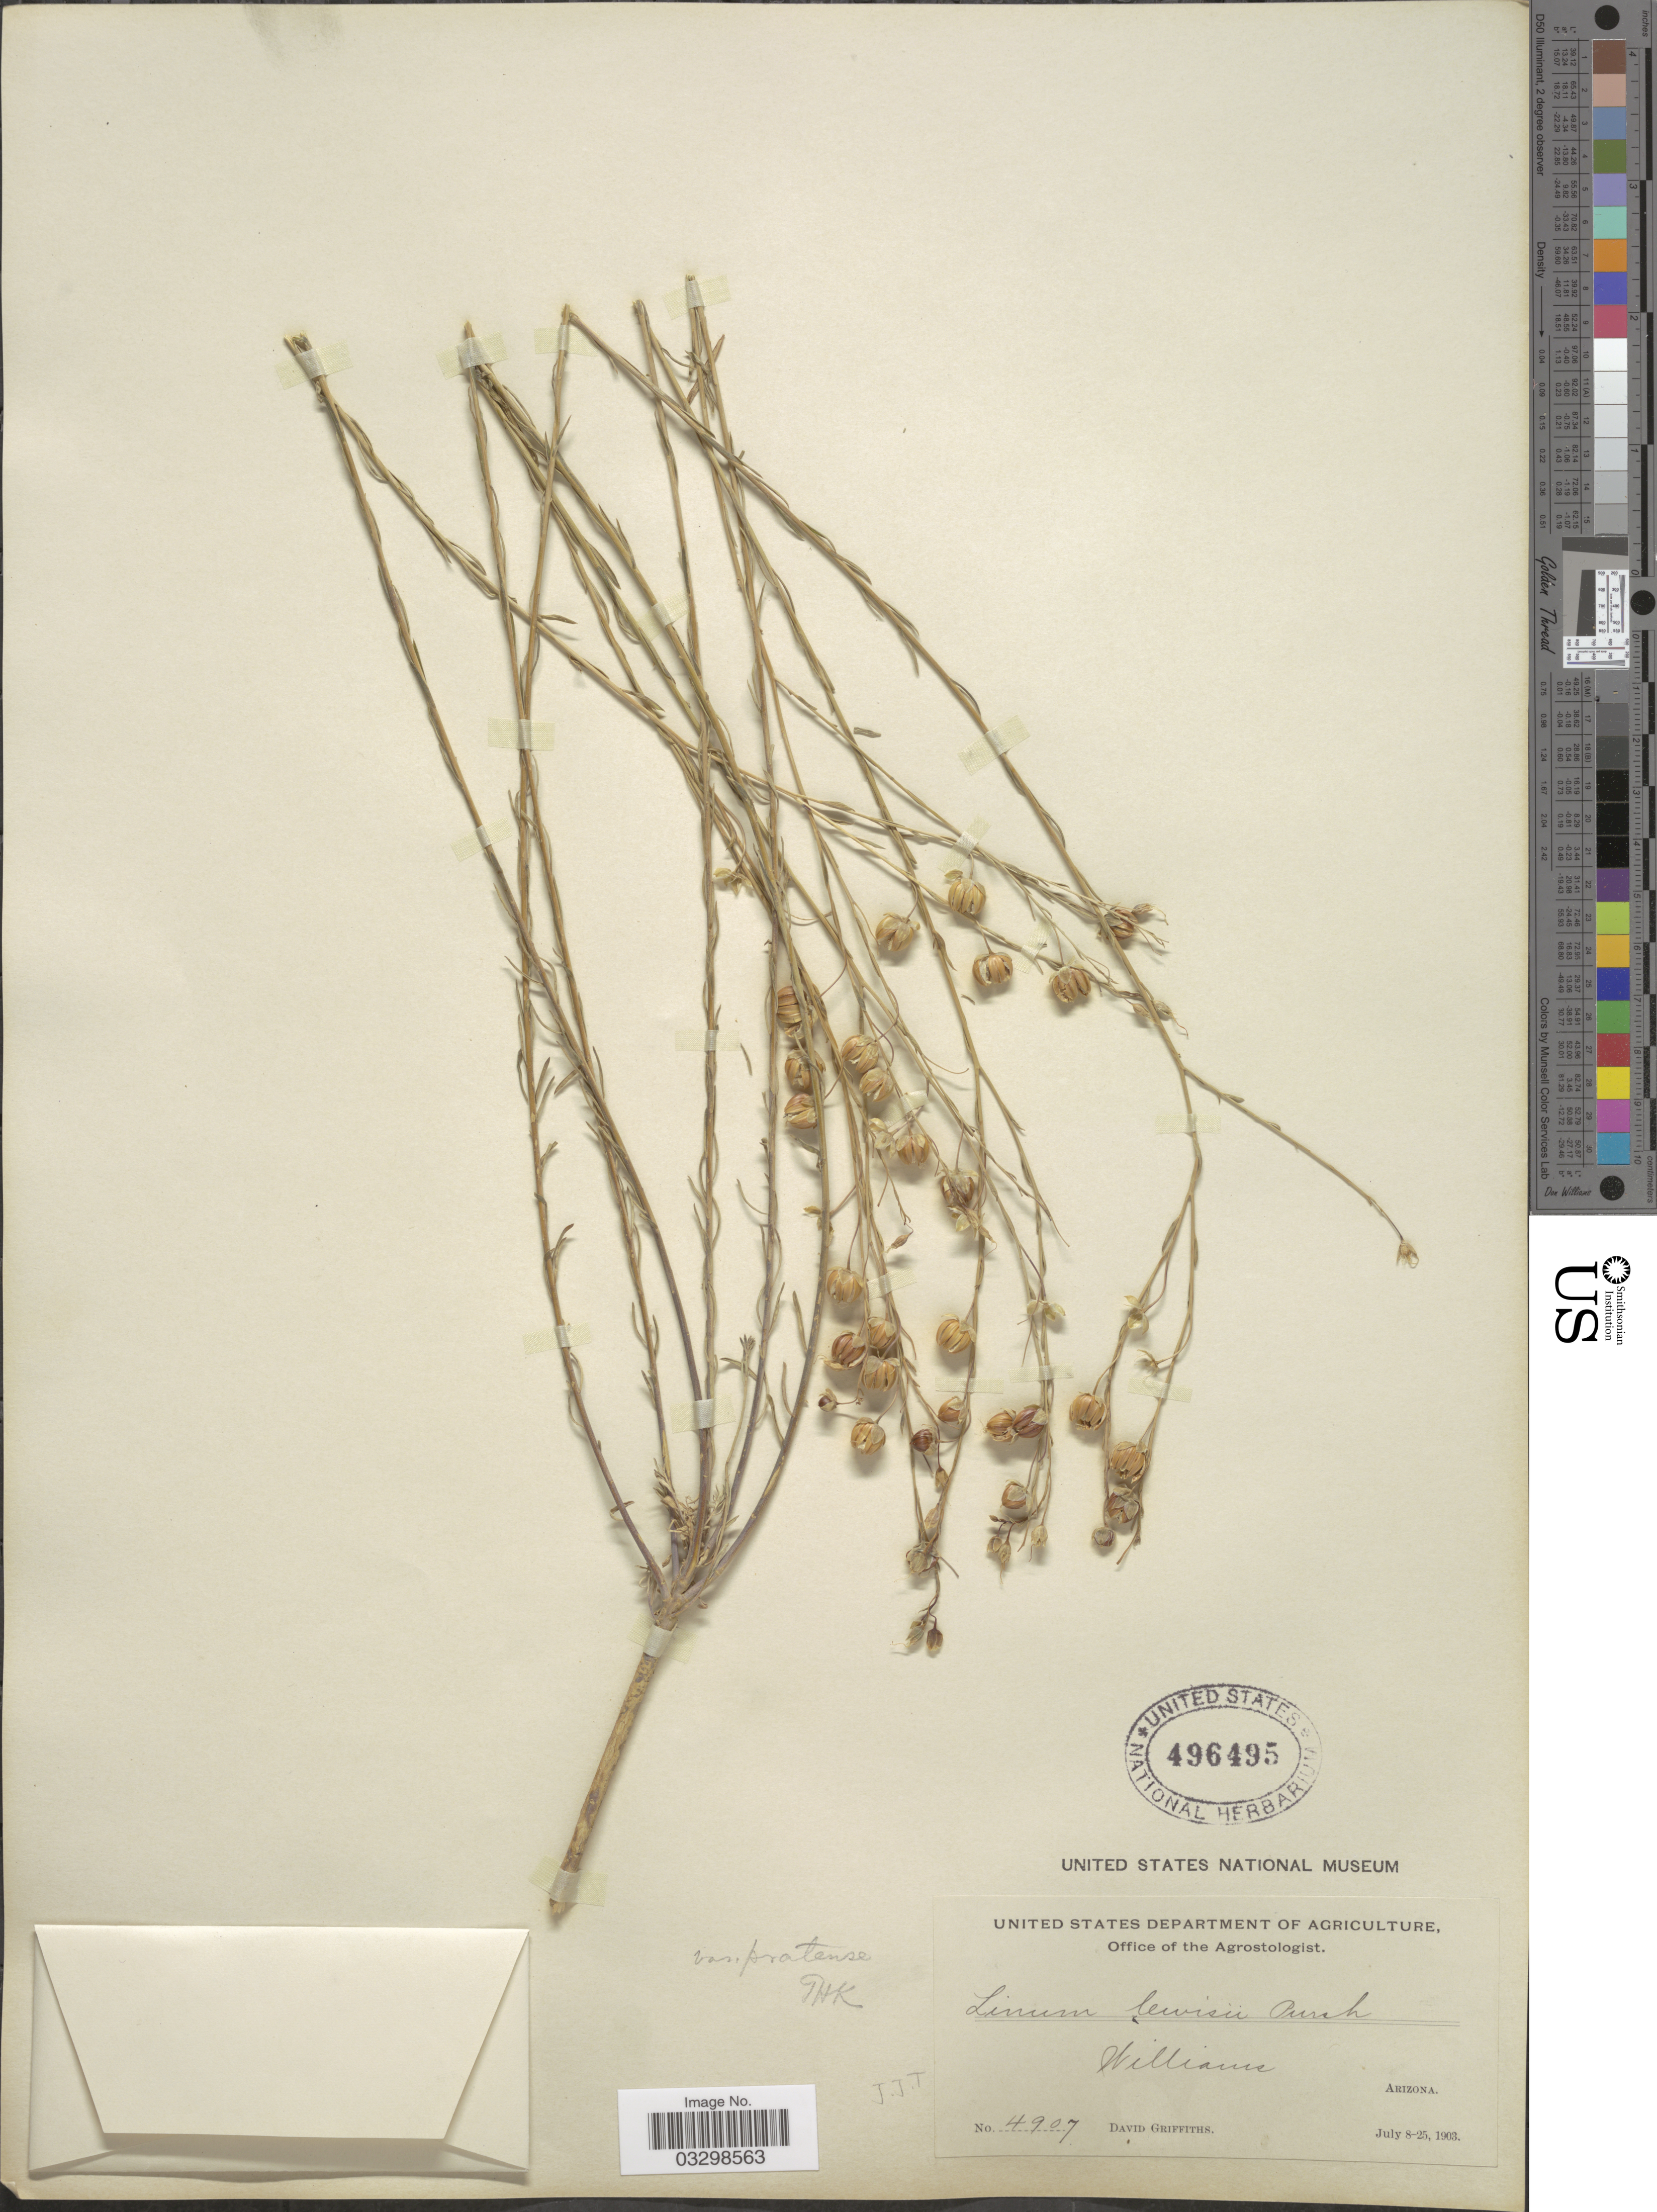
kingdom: Plantae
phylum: Tracheophyta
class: Magnoliopsida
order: Malpighiales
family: Linaceae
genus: Linum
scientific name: Linum lewisii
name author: Pursh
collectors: D. Griffiths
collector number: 4907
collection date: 1903-07-08/1903-07-25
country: United States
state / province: Arizona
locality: Williams.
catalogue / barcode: US 496495